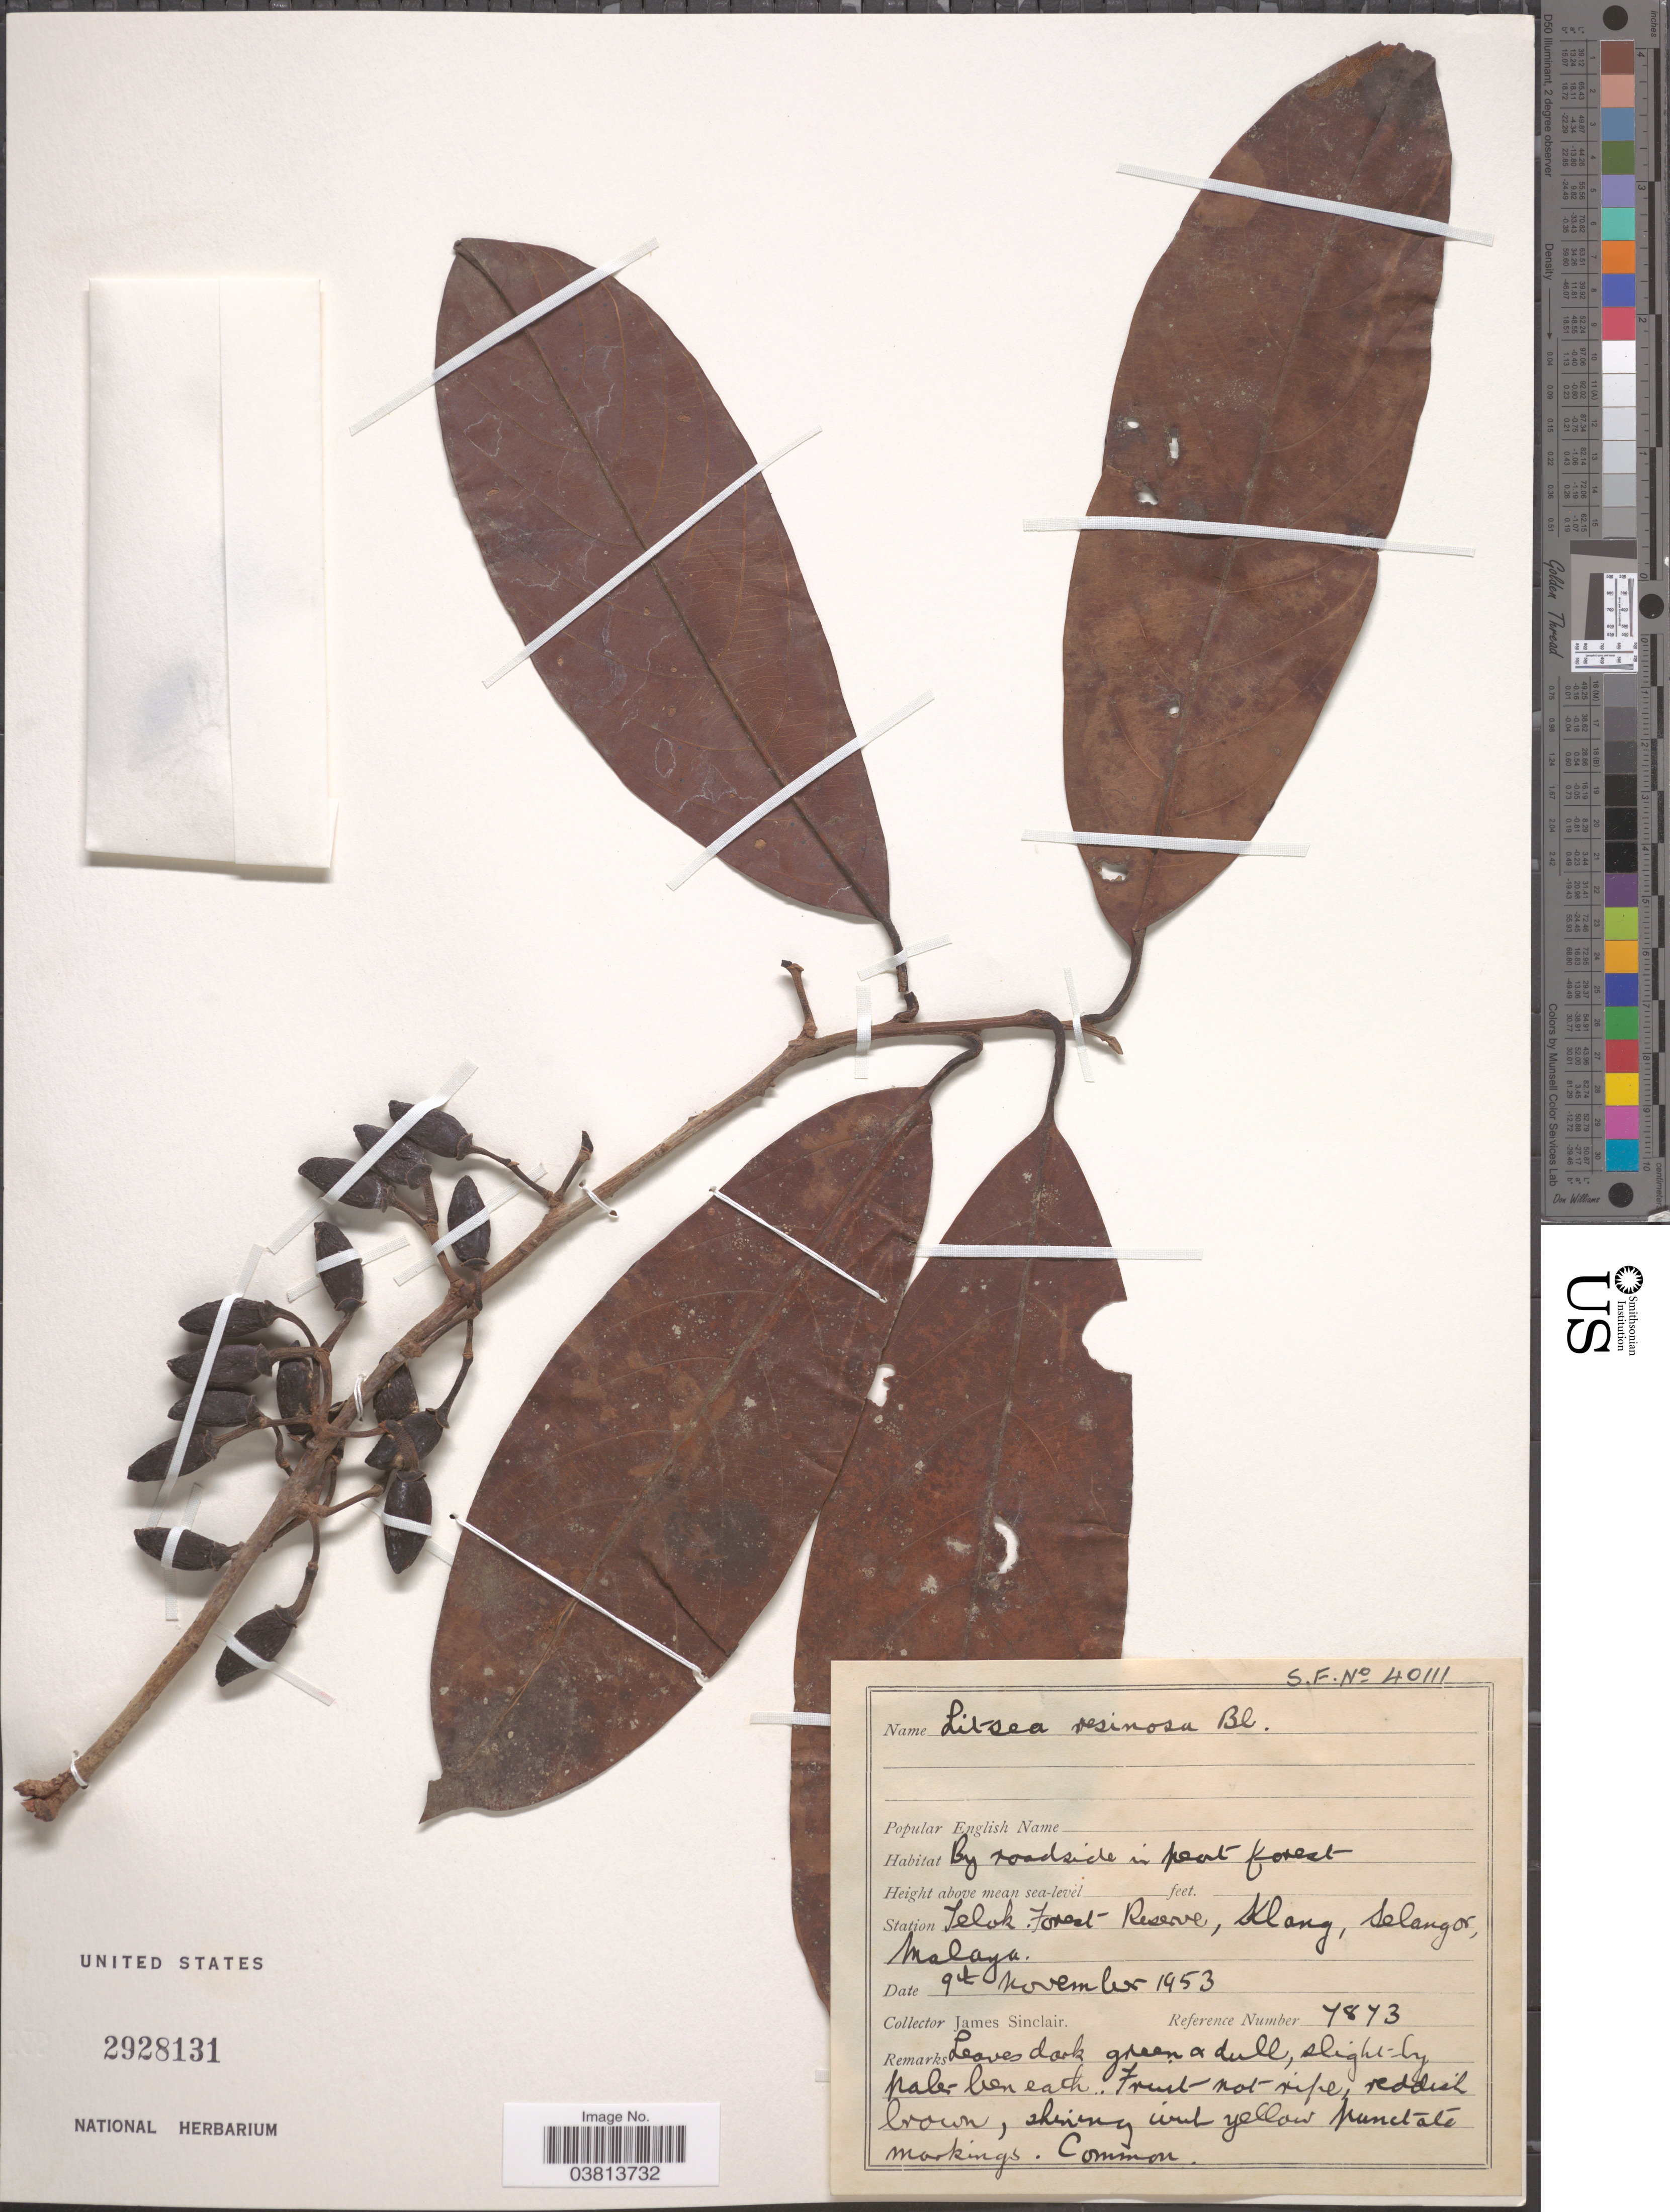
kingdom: Plantae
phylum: Tracheophyta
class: Magnoliopsida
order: Laurales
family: Lauraceae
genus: Litsea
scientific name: Litsea resinosa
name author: Blume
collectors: J. Sinclair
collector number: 7873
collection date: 1953-11-09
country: Malaysia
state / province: Selangor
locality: Station Telok Forest Reserve, Klang, Malaya.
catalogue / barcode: US 2928131